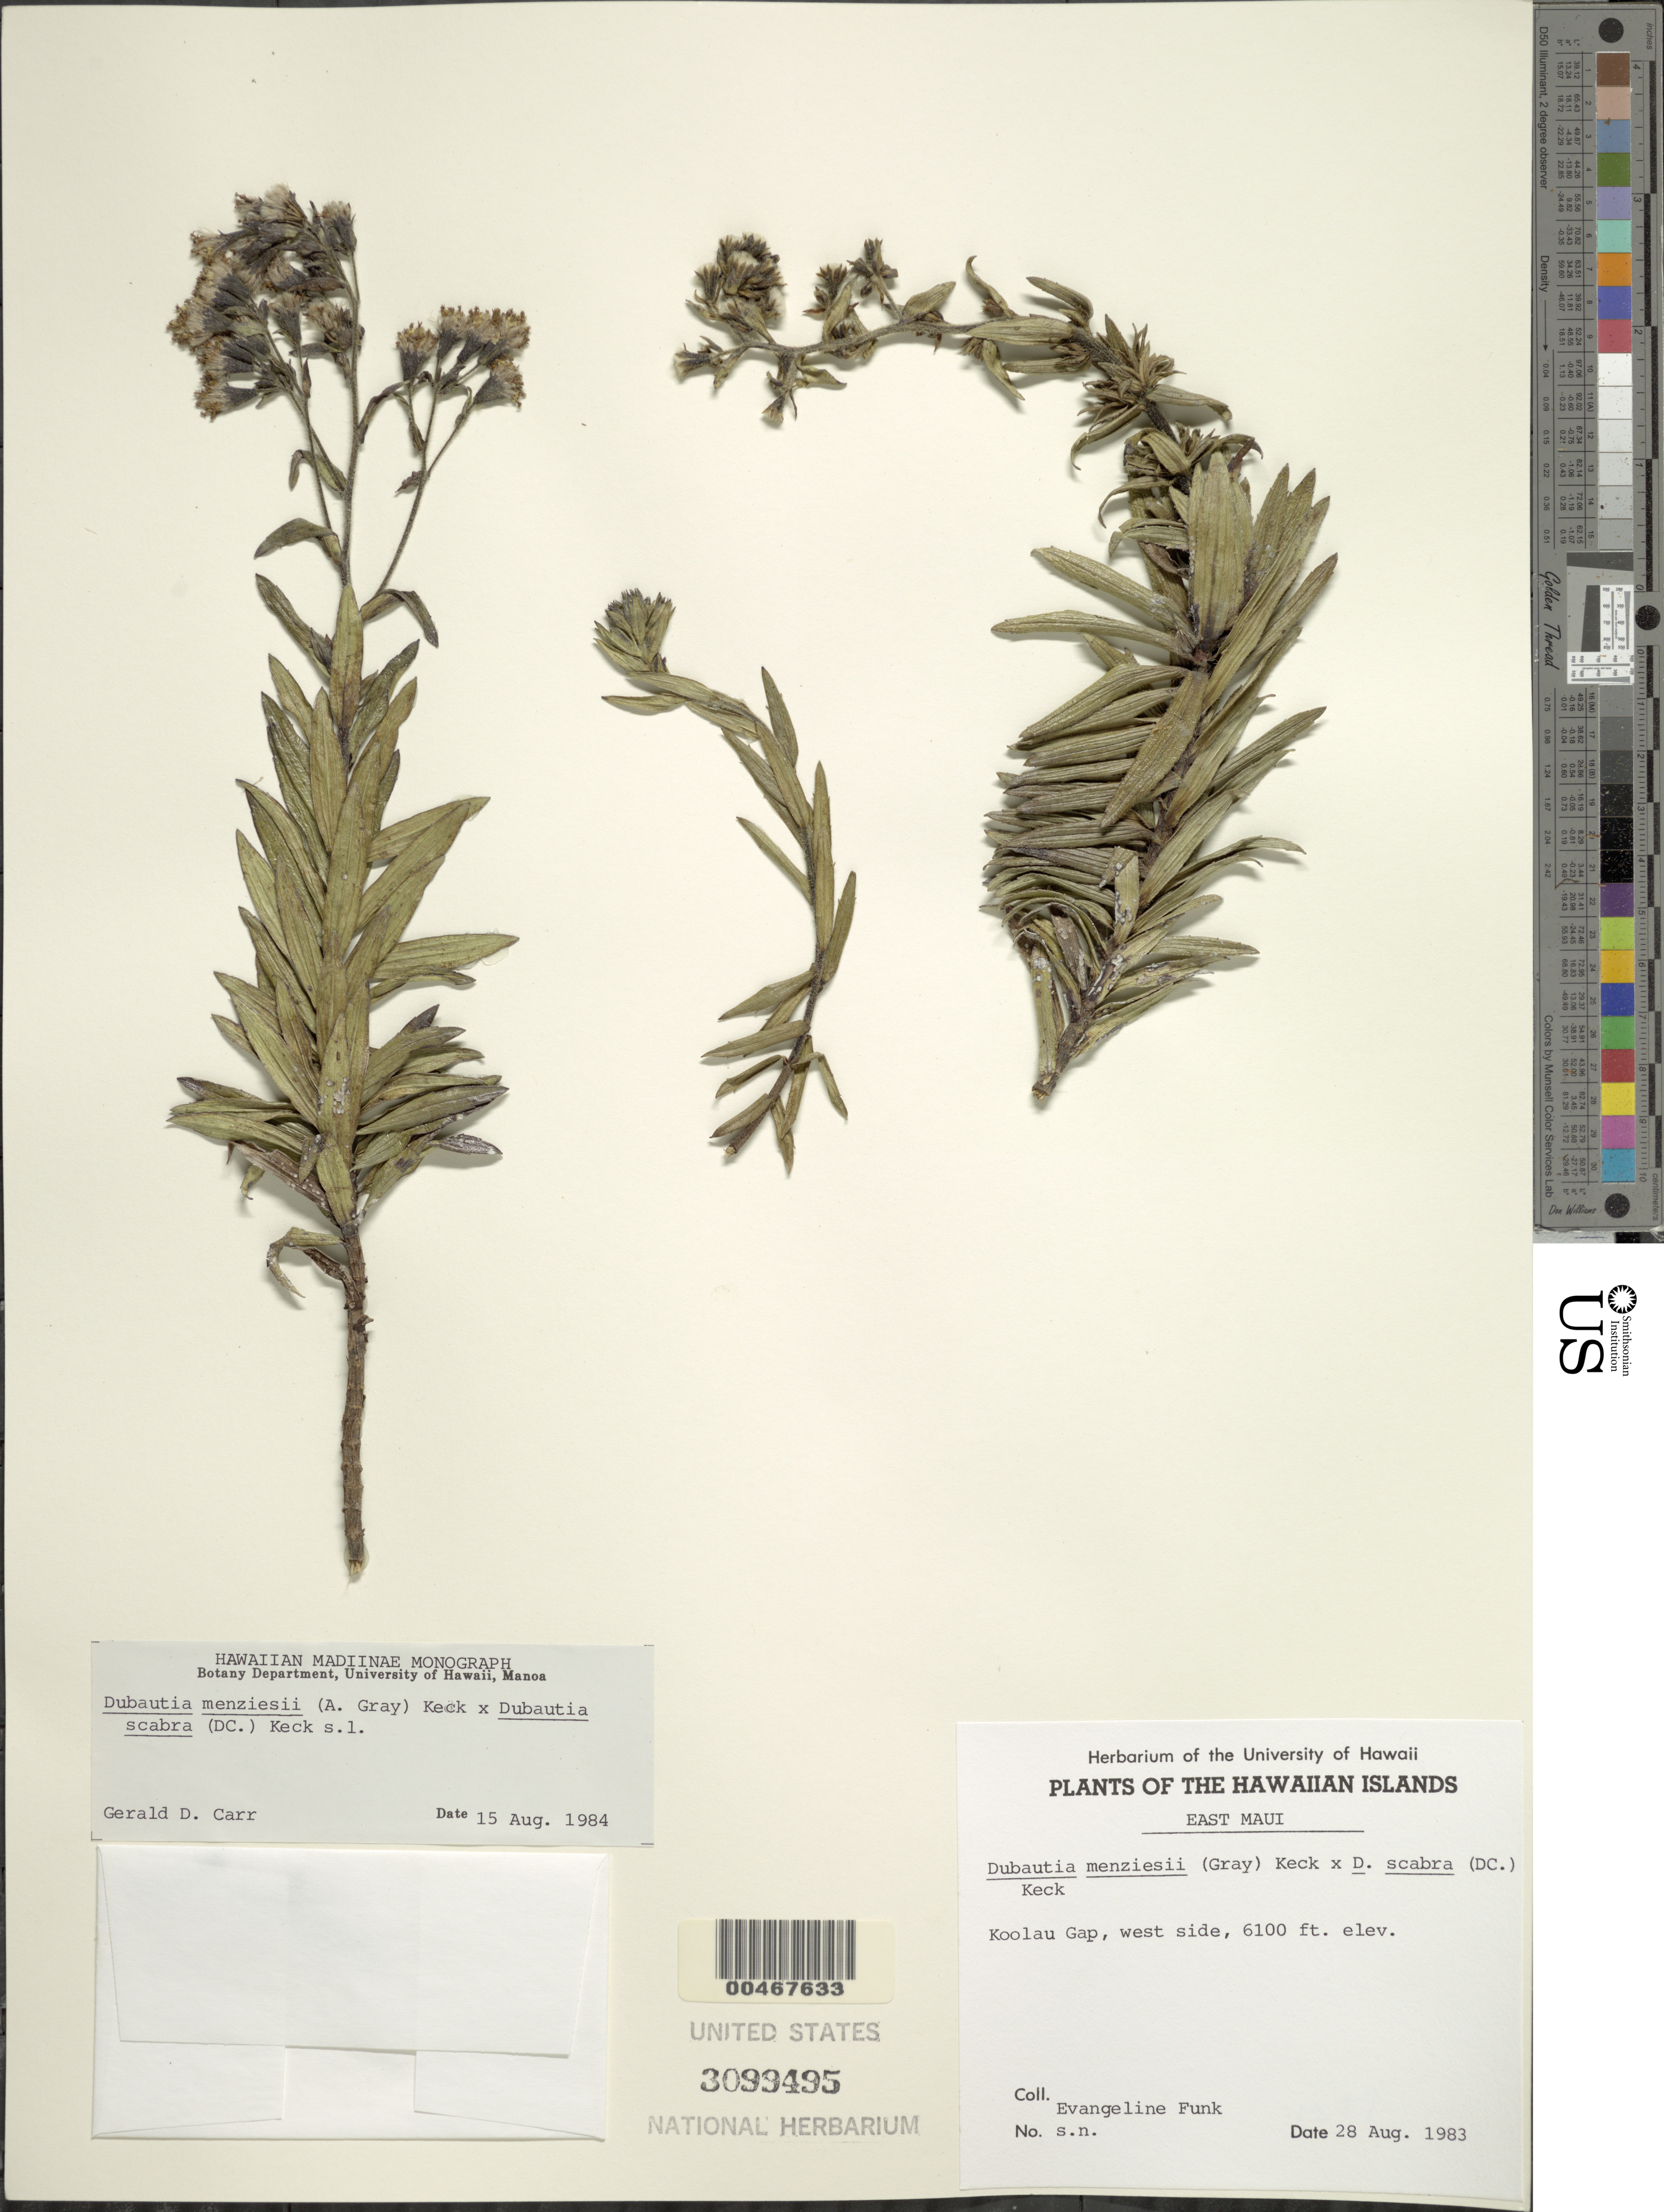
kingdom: Plantae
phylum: Tracheophyta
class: Magnoliopsida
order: Asterales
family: Asteraceae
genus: Dubautia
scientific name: Dubautia menziesii x D. scabra (DC.) D.D. Keck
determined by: Carr, G. D.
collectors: E. Funk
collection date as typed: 28 Aug 1983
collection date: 1983-08-28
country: United States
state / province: Hawaii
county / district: Maui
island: Maui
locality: Koolau Gap, W side, E Maui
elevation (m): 1859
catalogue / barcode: US 3099495